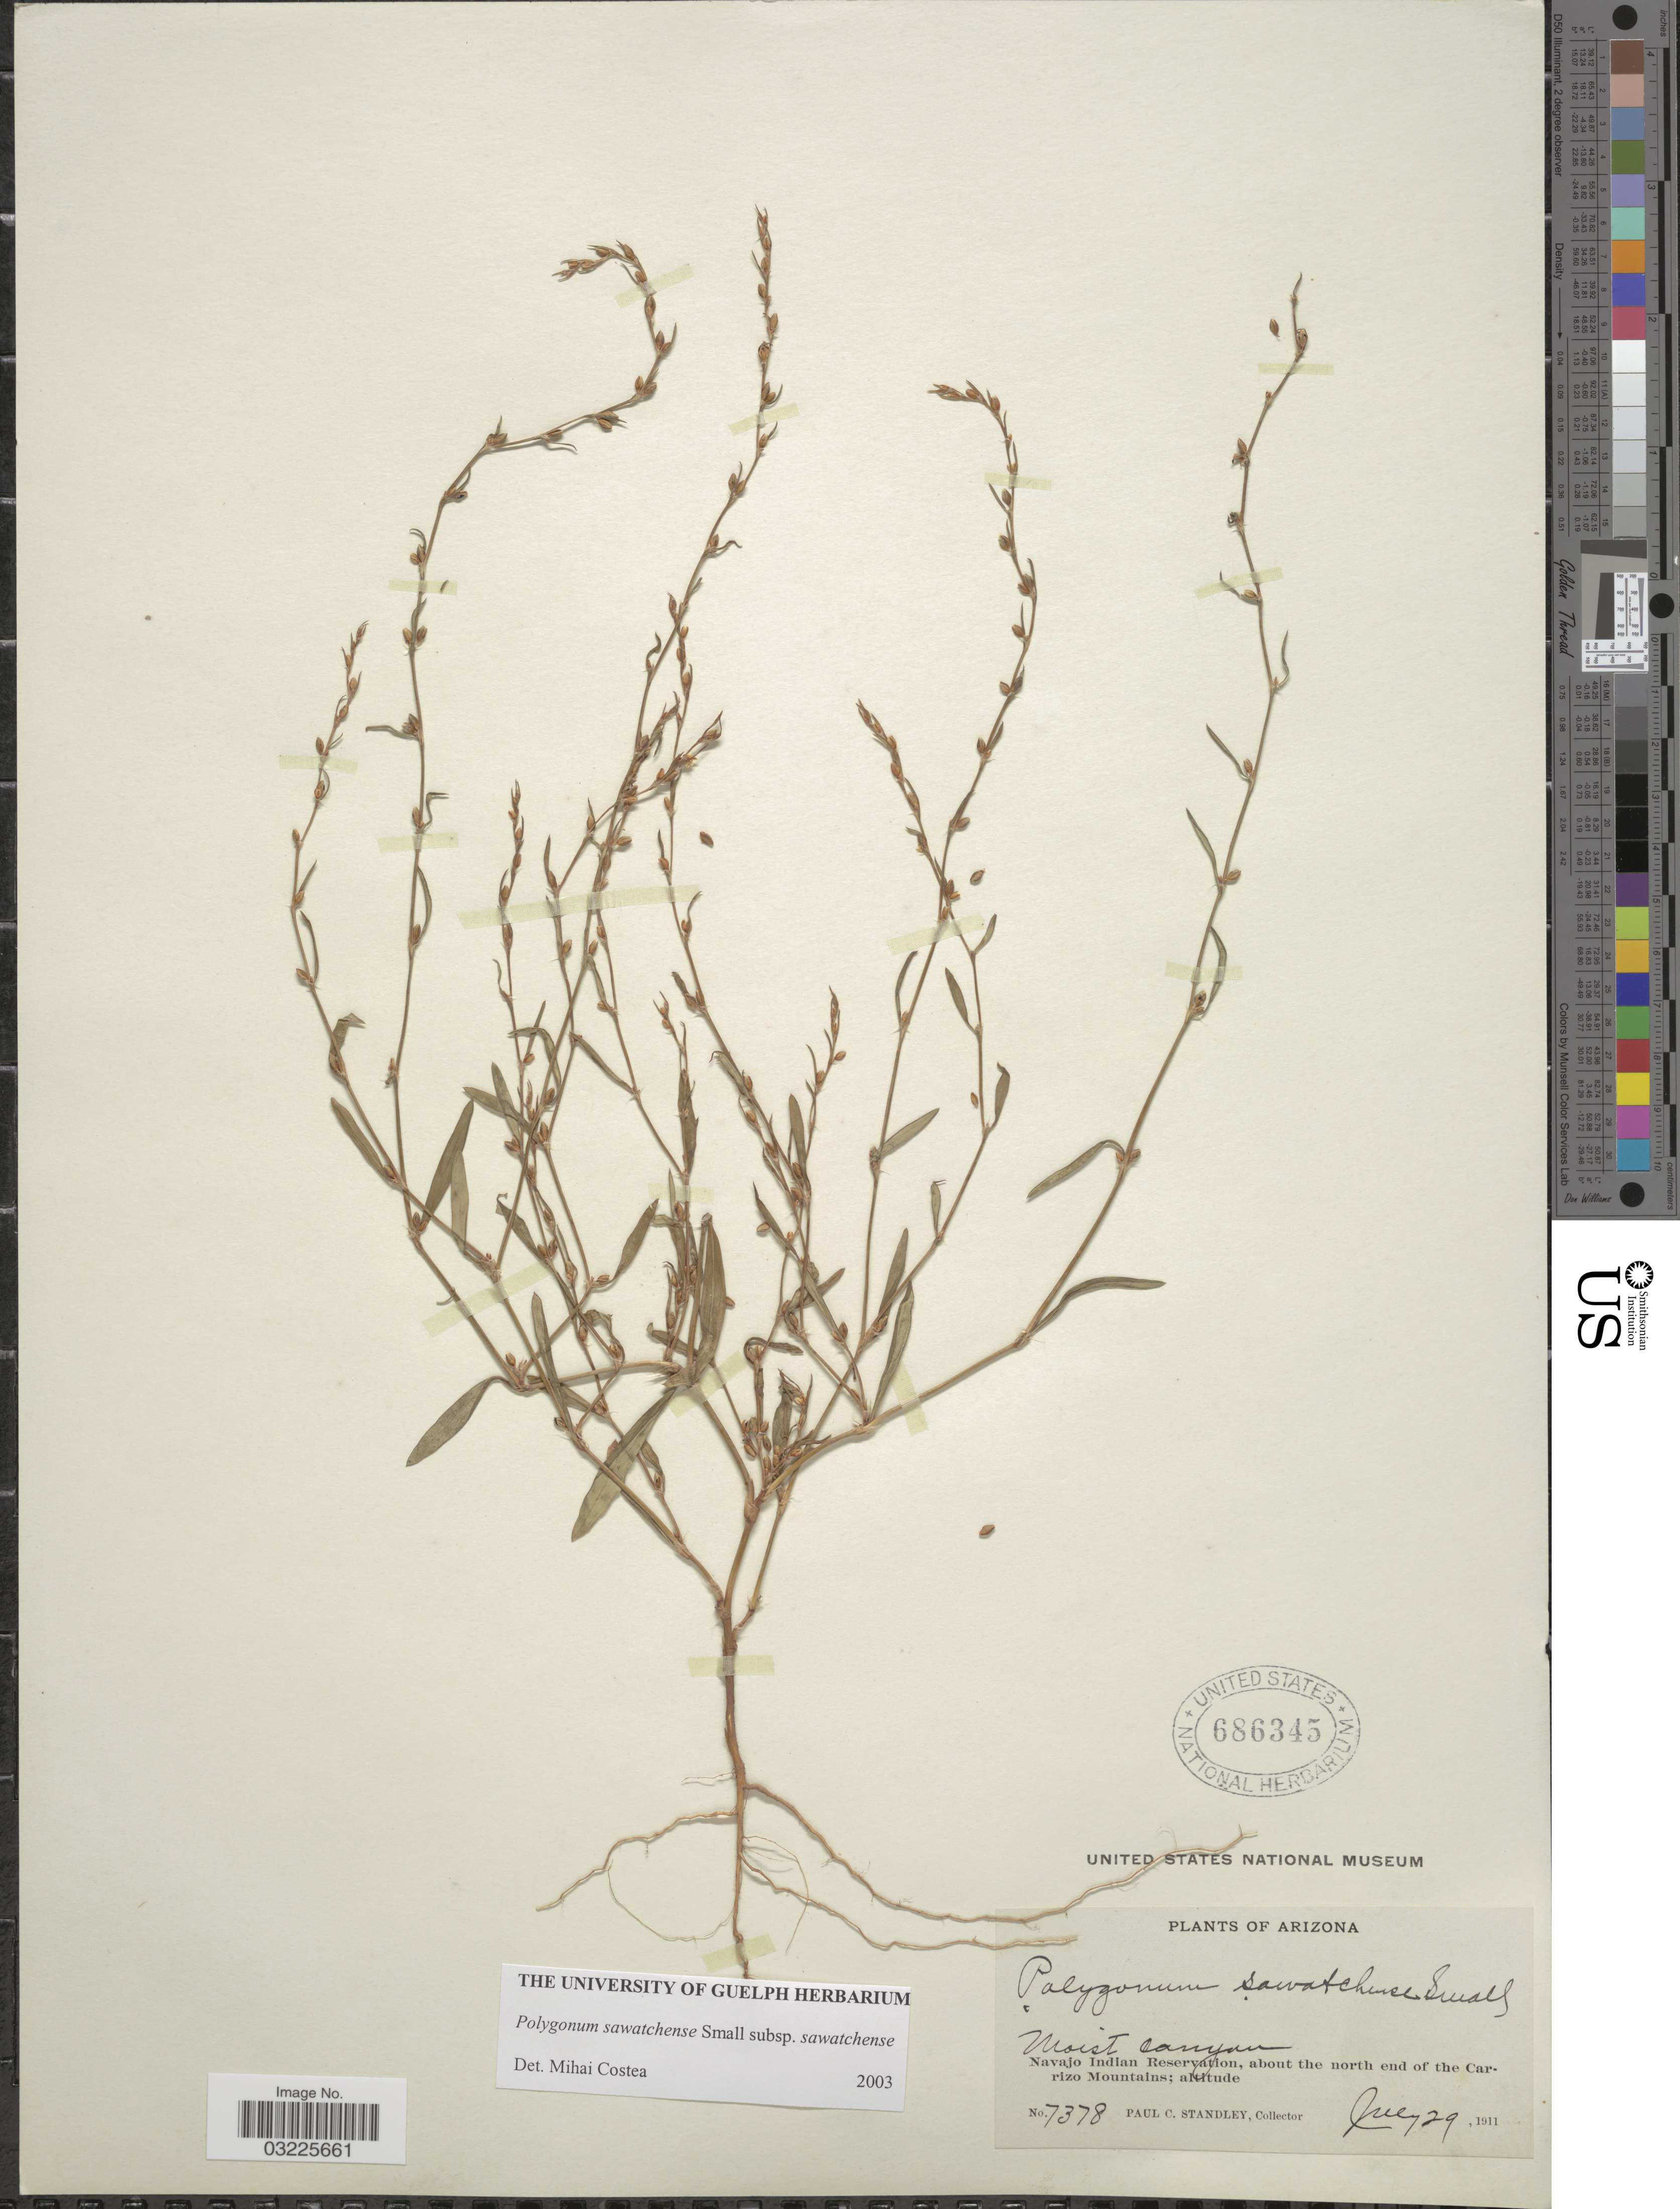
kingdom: Plantae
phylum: Tracheophyta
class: Magnoliopsida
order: Caryophyllales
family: Polygonaceae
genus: Polygonum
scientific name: Polygonum sawatchense subsp. sawatchense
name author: Small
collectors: P. C. Standley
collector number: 7378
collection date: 1911-07-29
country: United States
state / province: Arizona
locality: Navajo Indian Reservation, about the north end of the Carrizo Mountains.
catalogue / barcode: US 686345